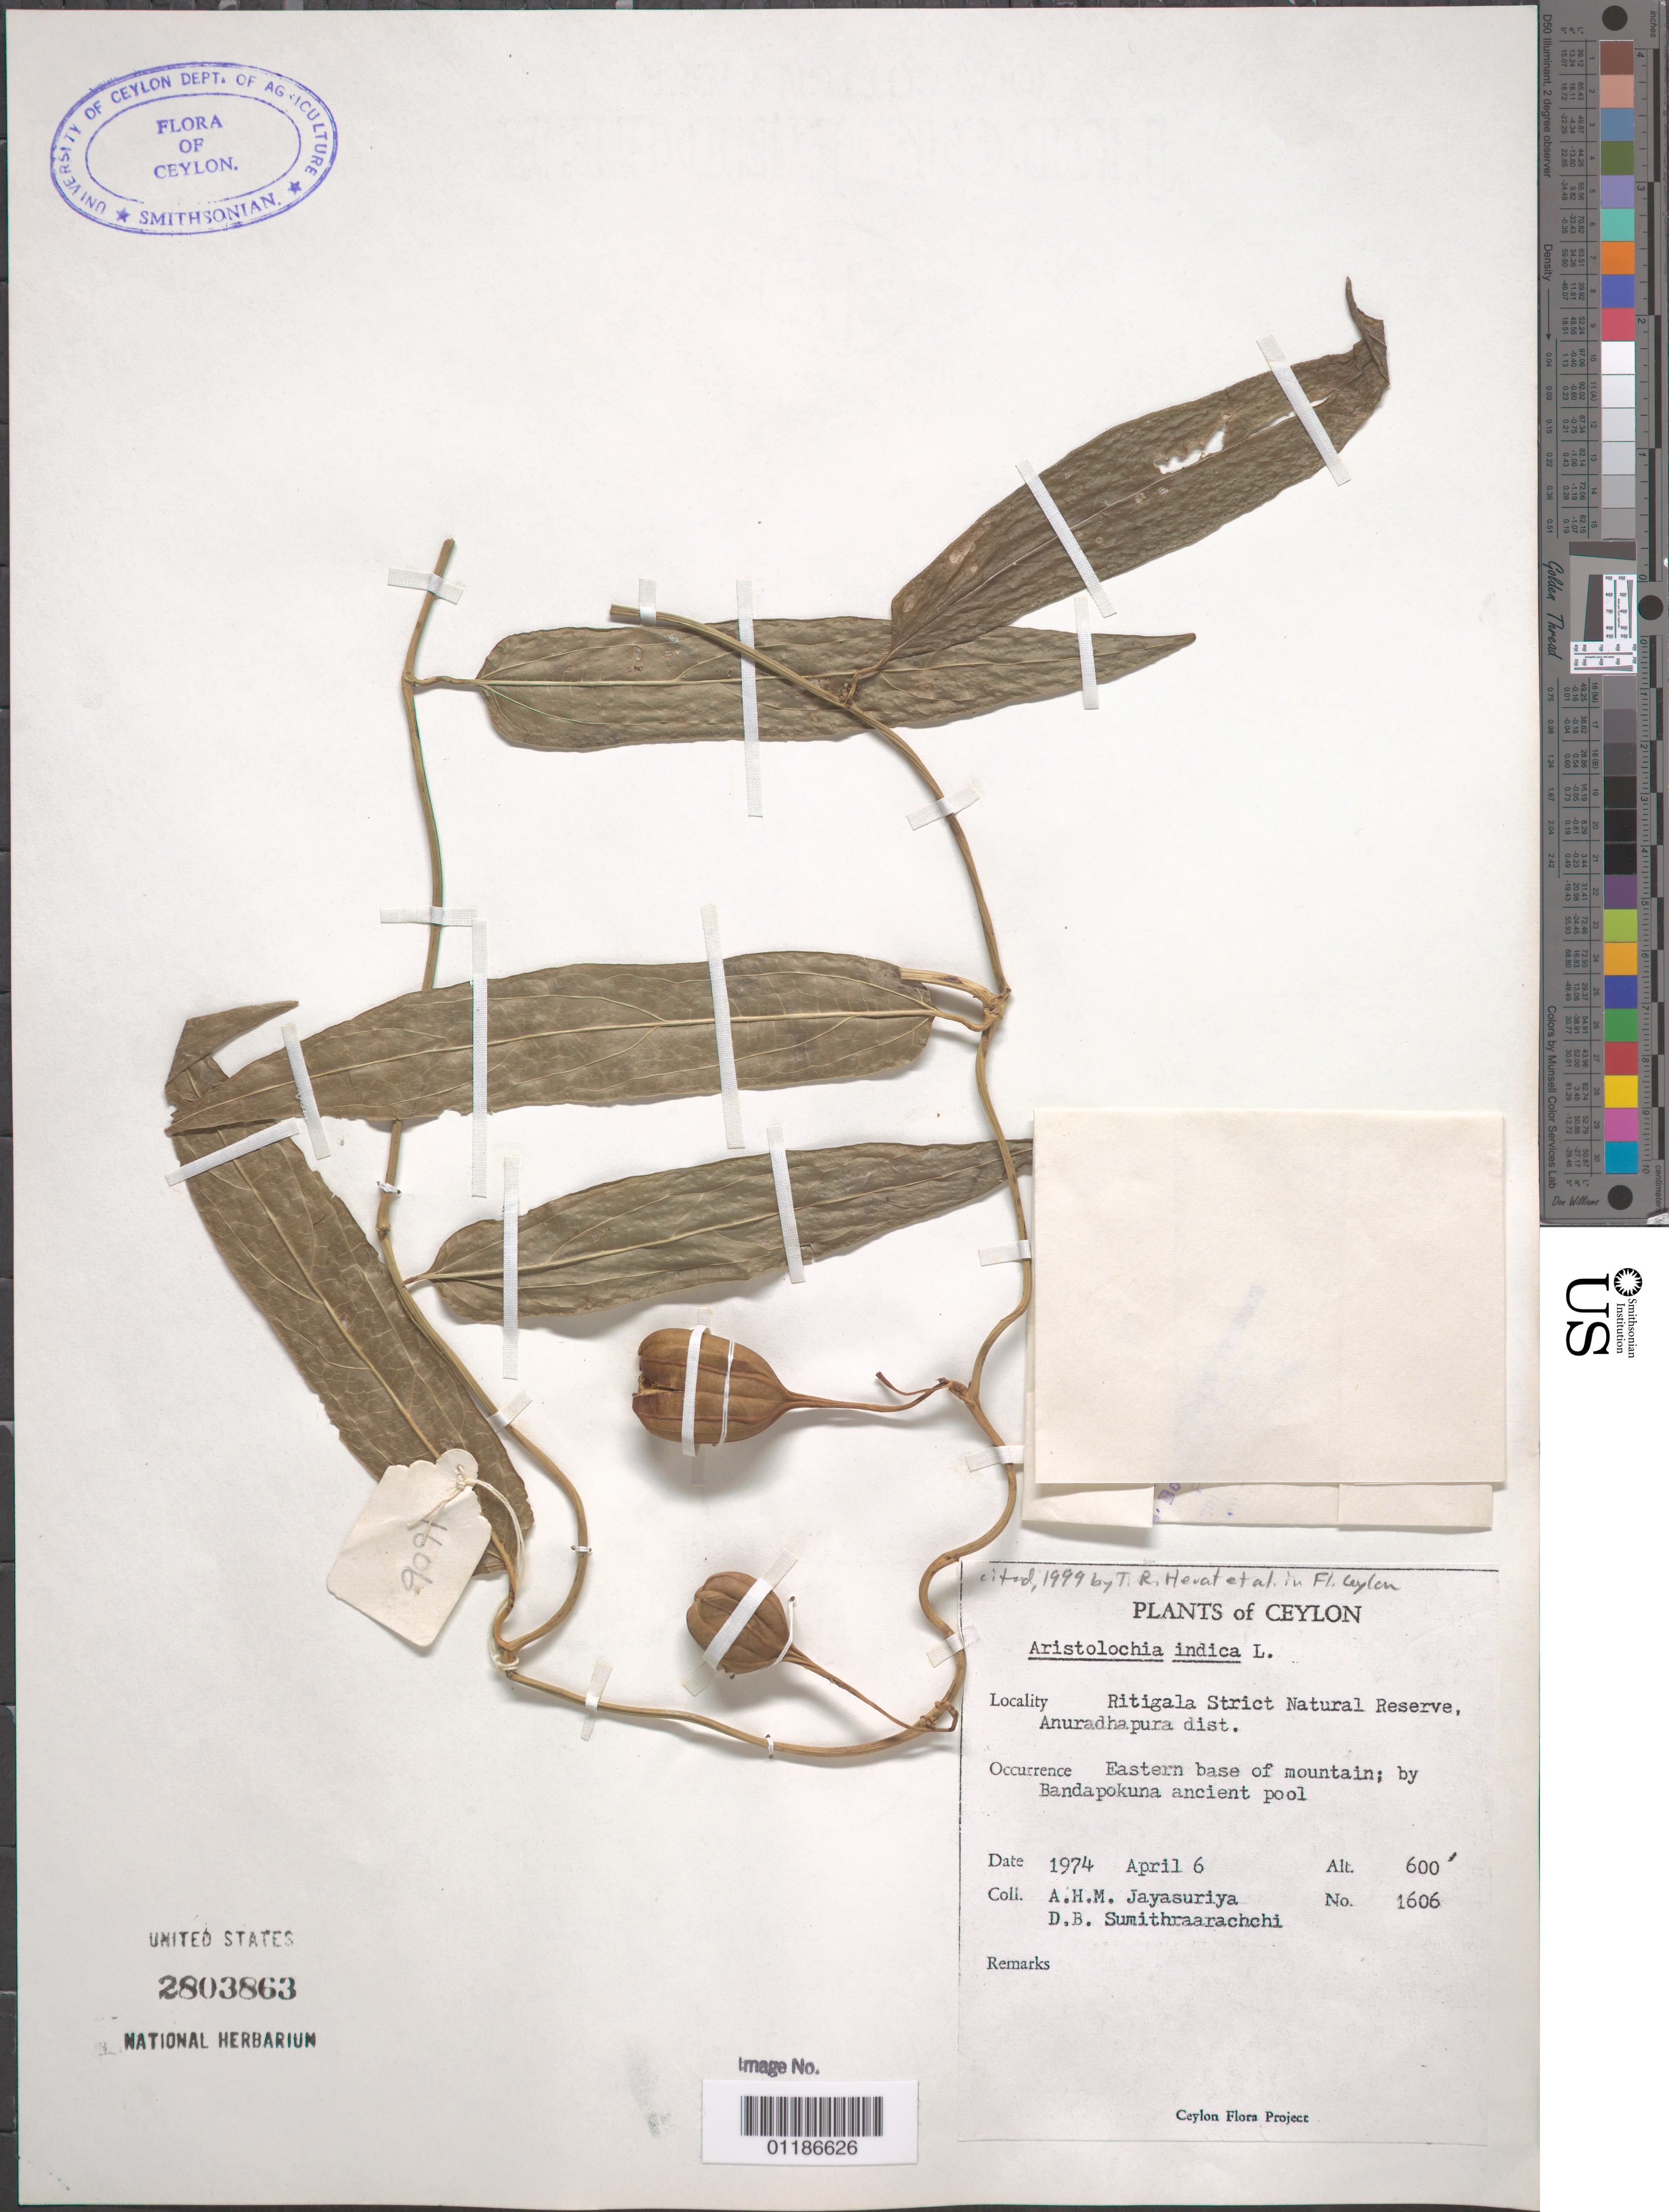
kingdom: Plantae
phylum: Tracheophyta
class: Magnoliopsida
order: Piperales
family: Aristolochiaceae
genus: Aristolochia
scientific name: Aristolochia indica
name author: L.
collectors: A. H. Jayasuriya & D. B. Sumithraarachchi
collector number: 1606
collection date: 1974-04-06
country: Sri Lanka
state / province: North Central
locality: Eastern base of mountain; by Bandapokuna ancient pool. Ritigala Strict Natural Reserve, Anuradhapura district.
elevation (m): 183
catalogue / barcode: US 2803863